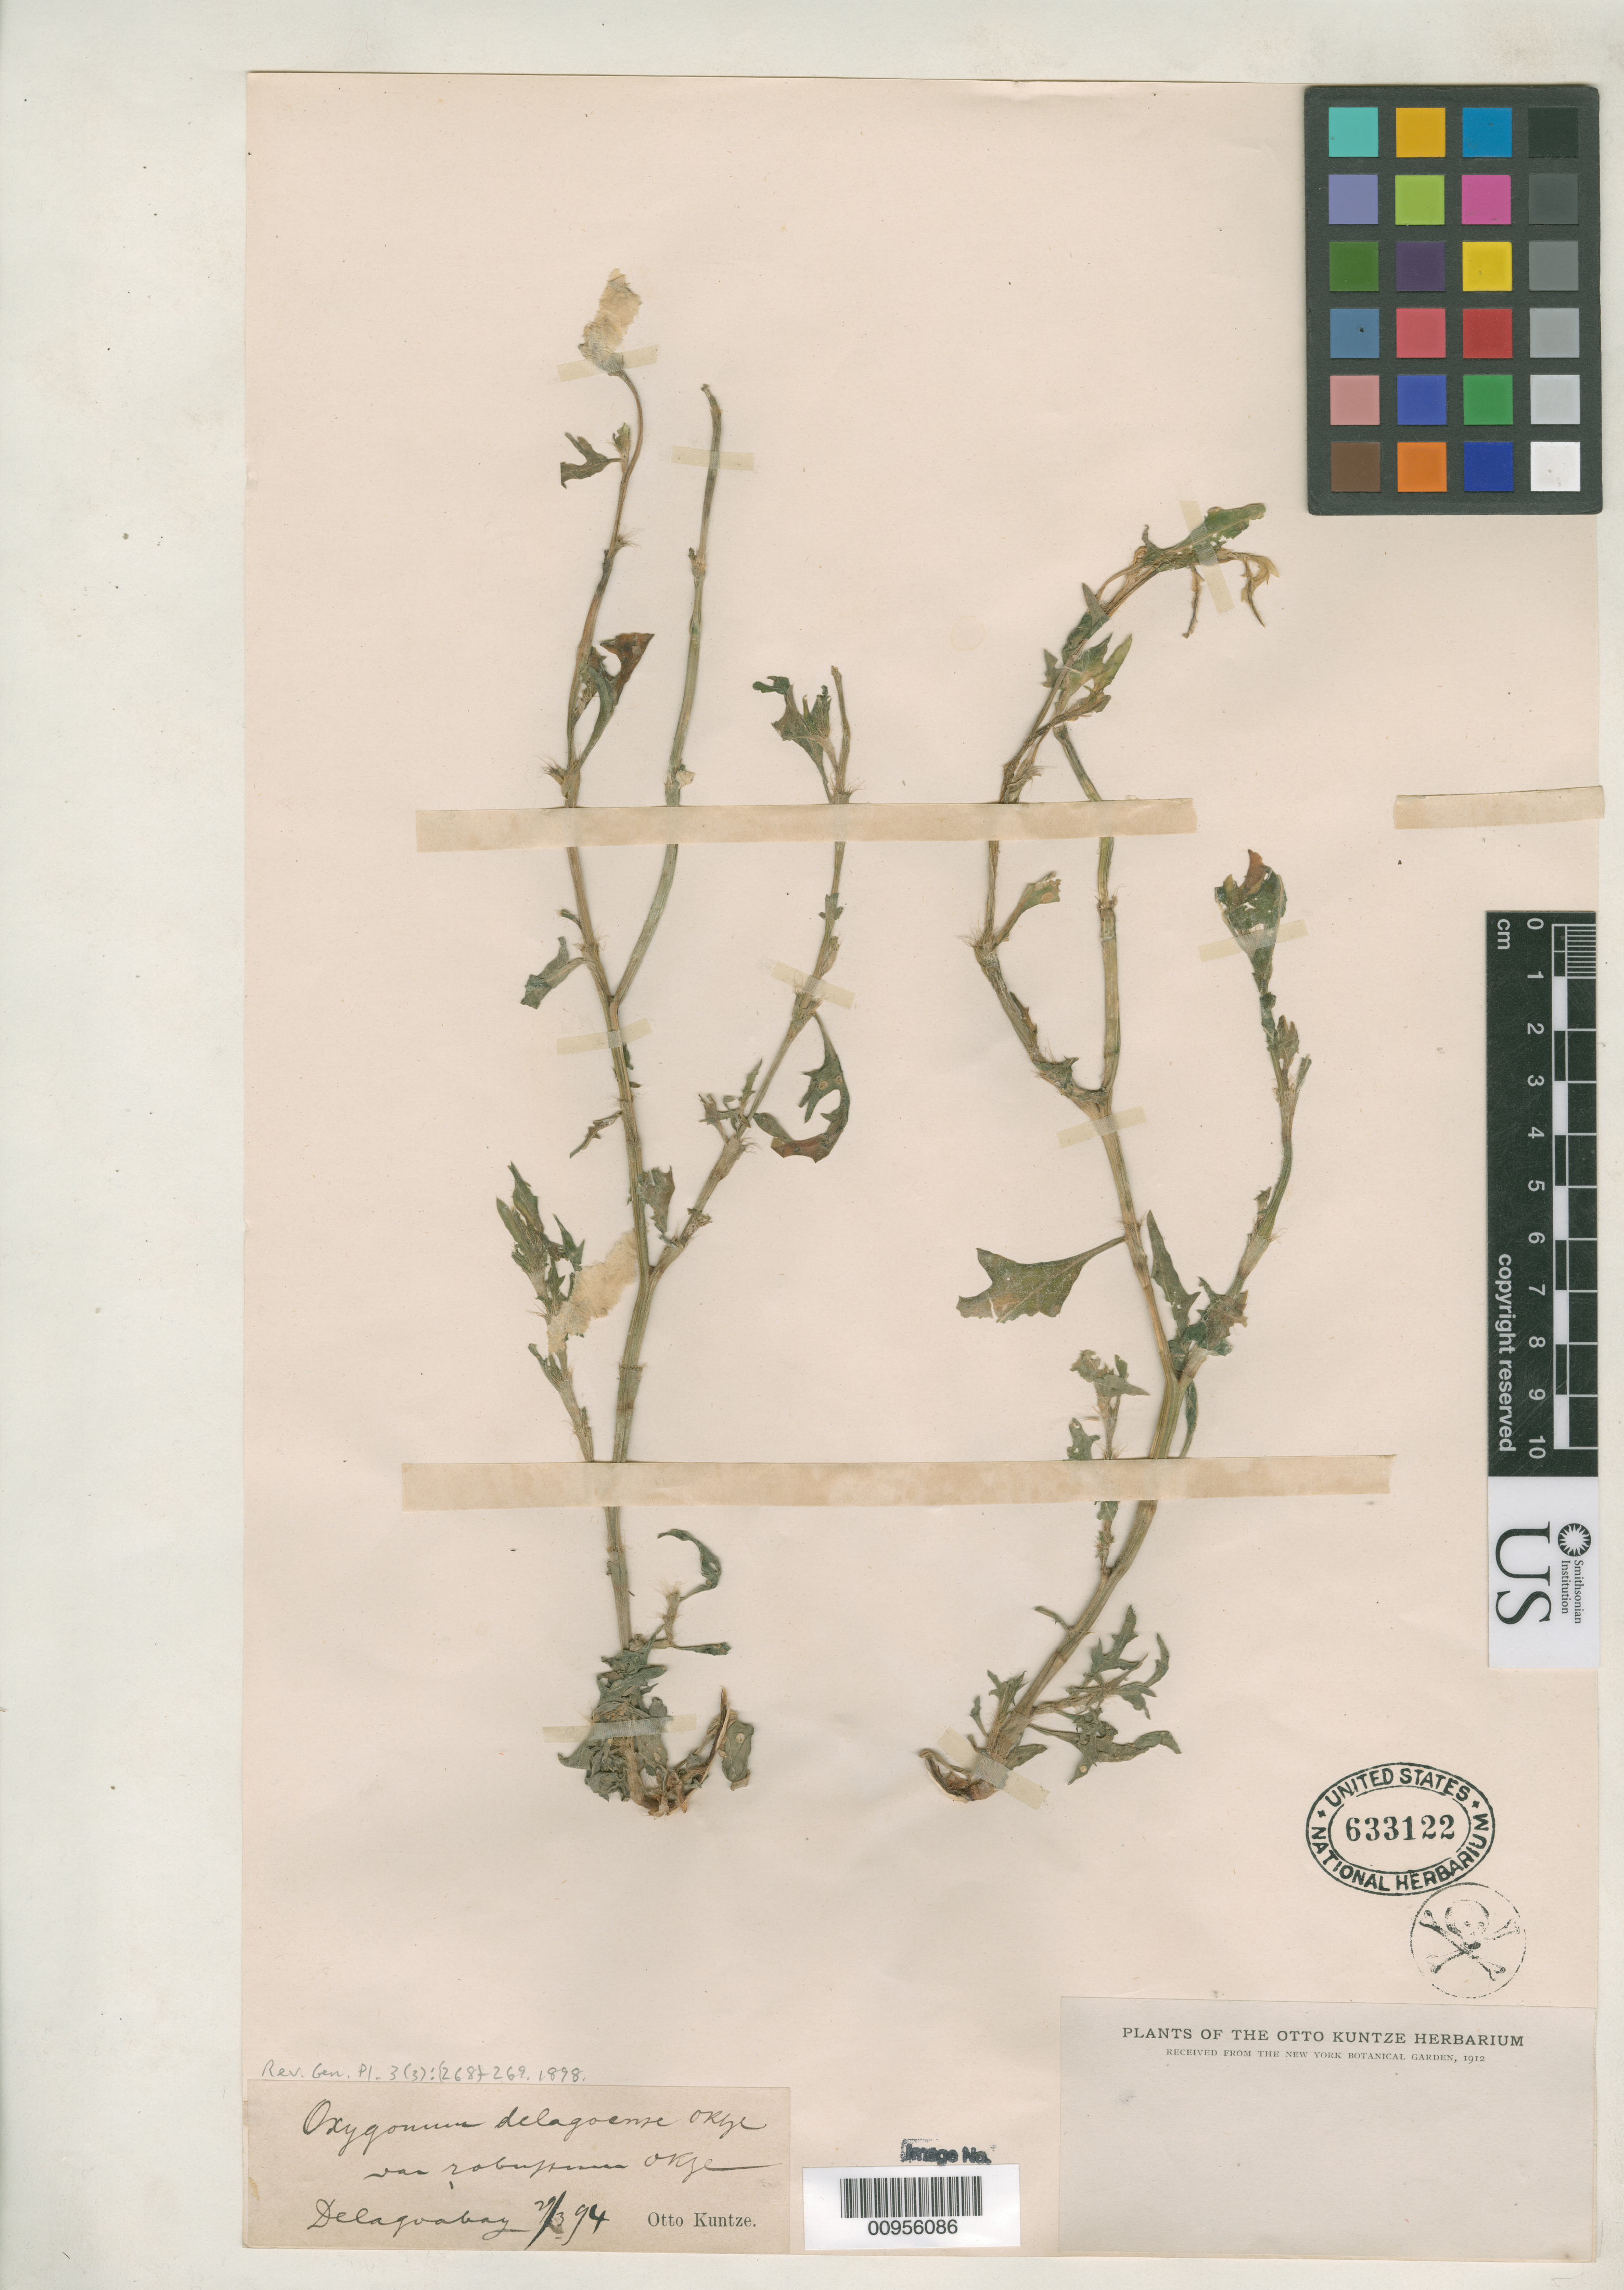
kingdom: Plantae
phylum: Tracheophyta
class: Magnoliopsida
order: Caryophyllales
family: Polygonaceae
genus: Oxygonum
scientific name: Oxygonum delagoense var. robustum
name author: Kuntze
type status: Type Collection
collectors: C.E.O. Kuntze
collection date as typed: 29 Mar 1894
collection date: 1894-03-29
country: Mozambique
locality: Delagoabay.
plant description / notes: Specimen from the Otto Kuntze Herbarium ex NY.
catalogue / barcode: US 633122